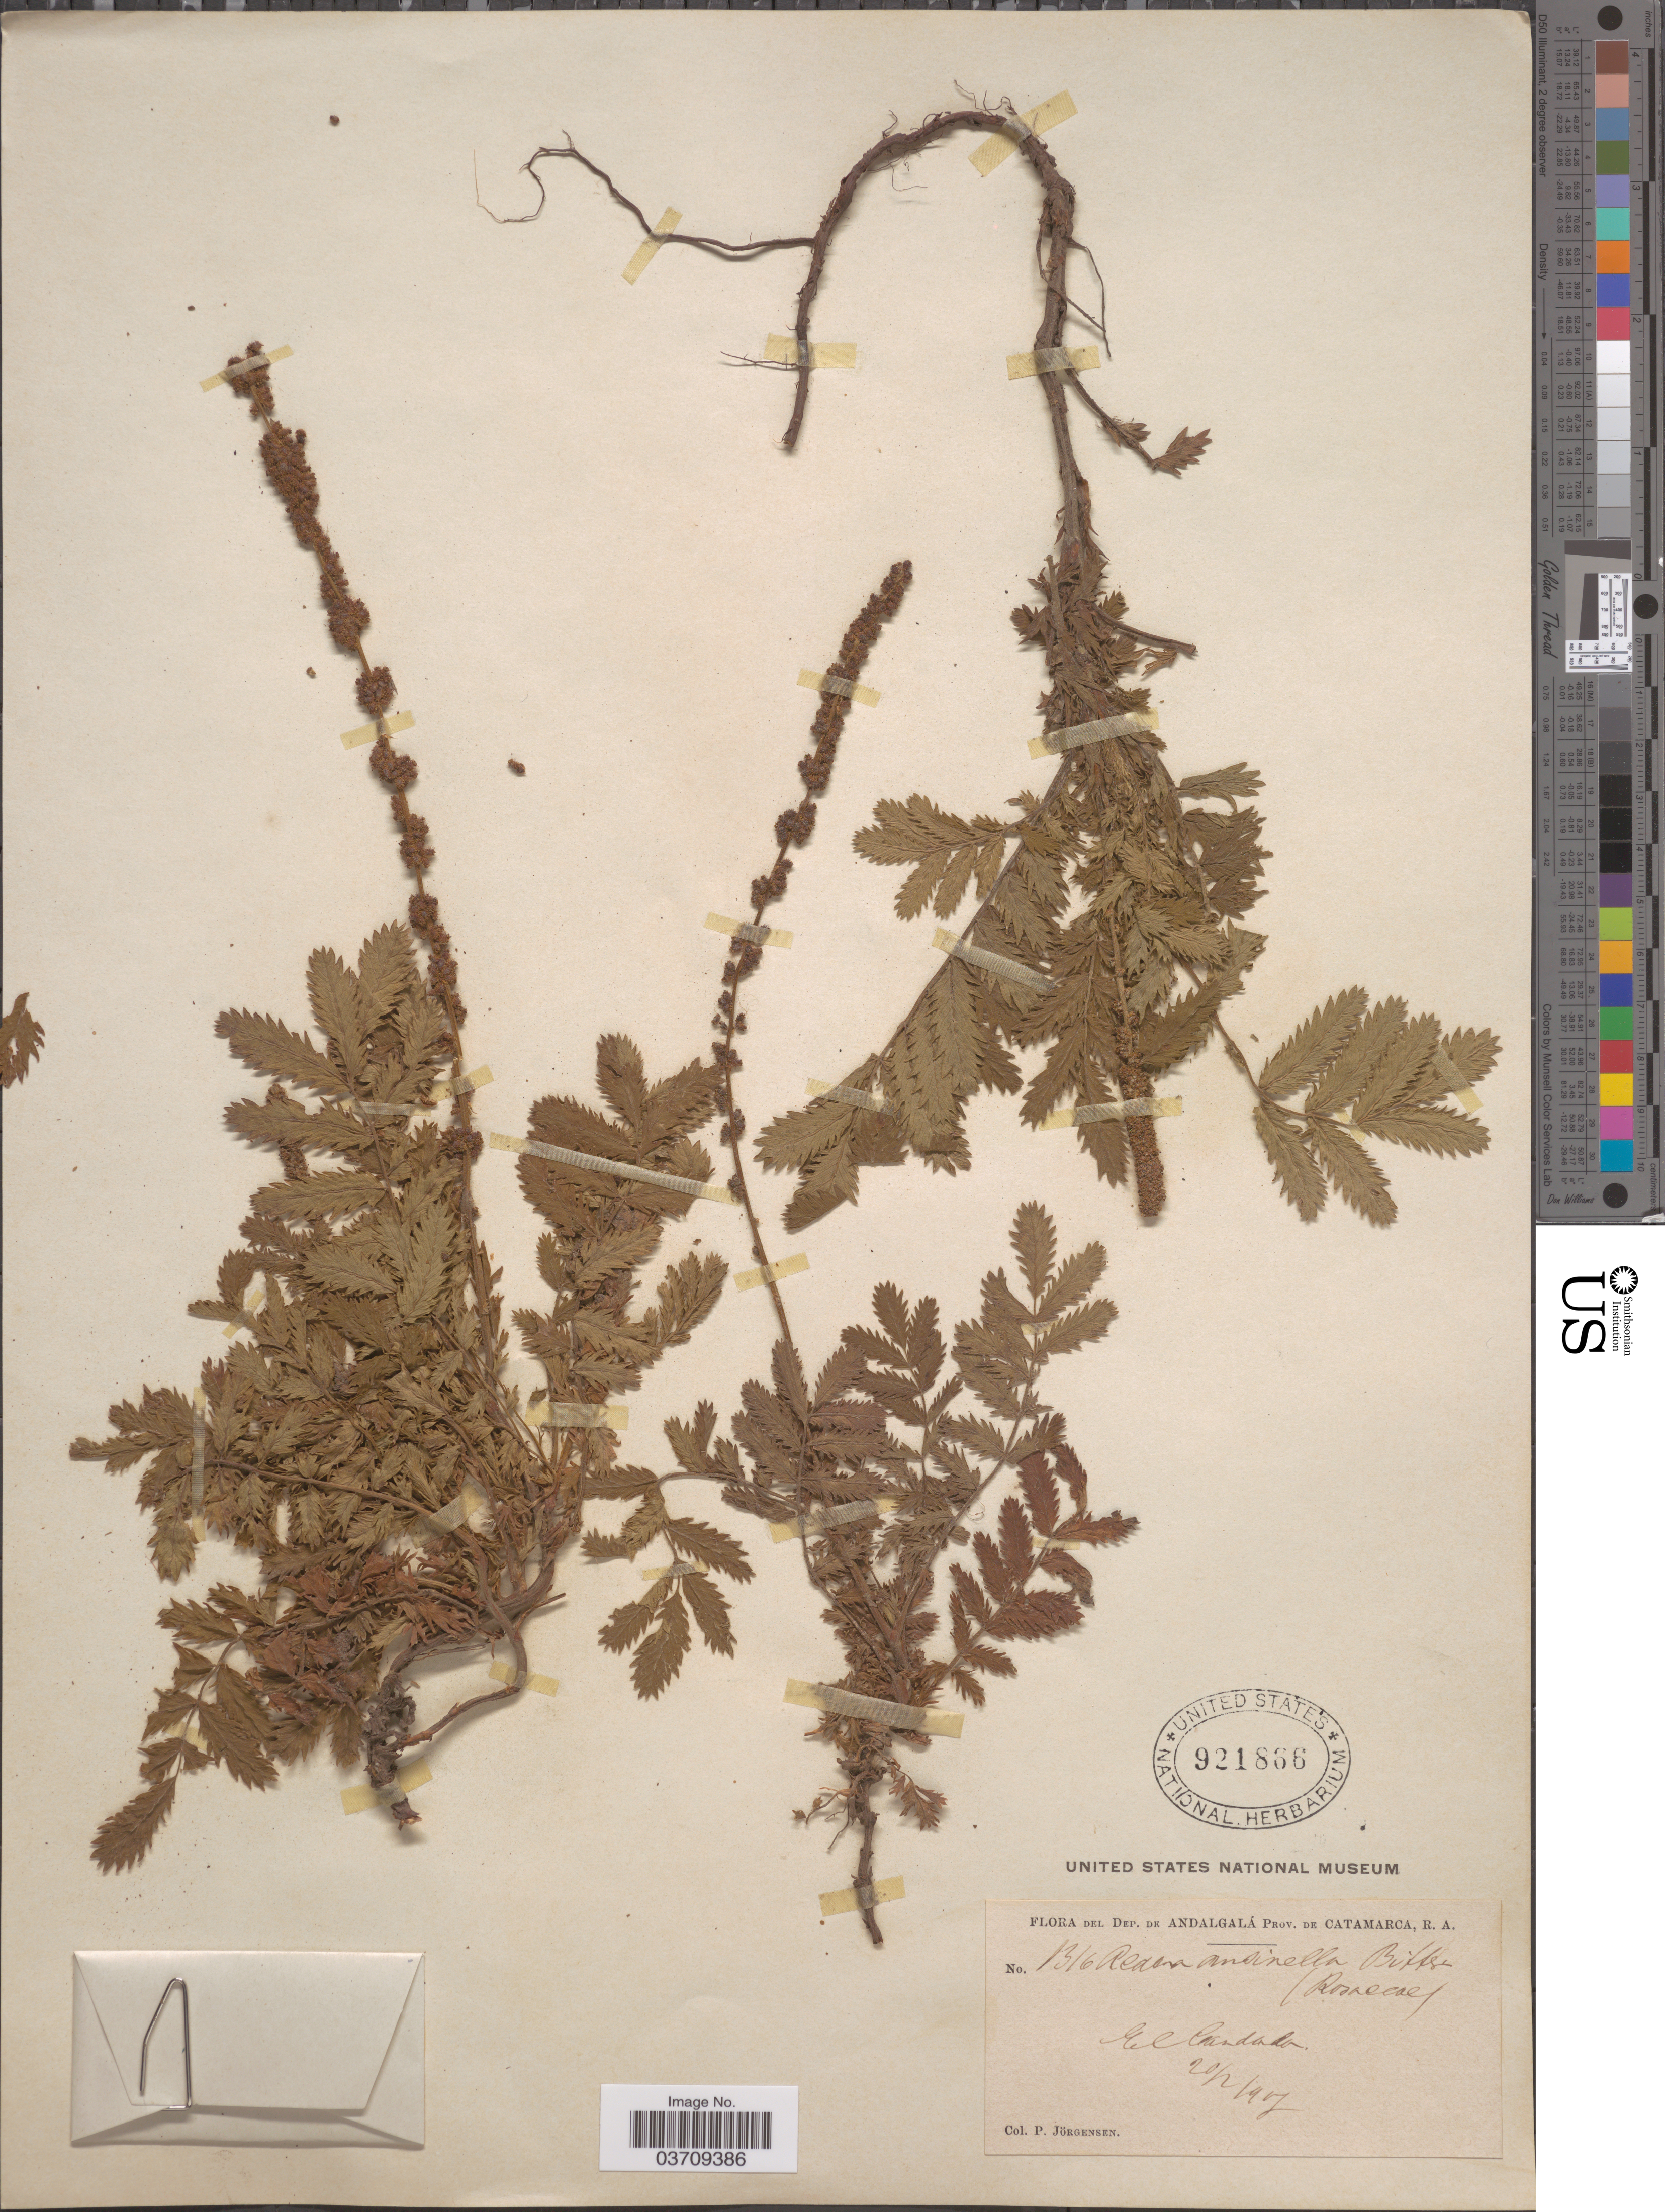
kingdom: Plantae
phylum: Tracheophyta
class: Magnoliopsida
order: Rosales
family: Rosaceae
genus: Acaena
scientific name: Acaena anserinella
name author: Bitter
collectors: P. Jörgensen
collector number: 1316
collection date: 1907-02-20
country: Argentina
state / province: Catamarca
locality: Dep. de Andalgalá. El Candado.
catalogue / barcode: US 921866